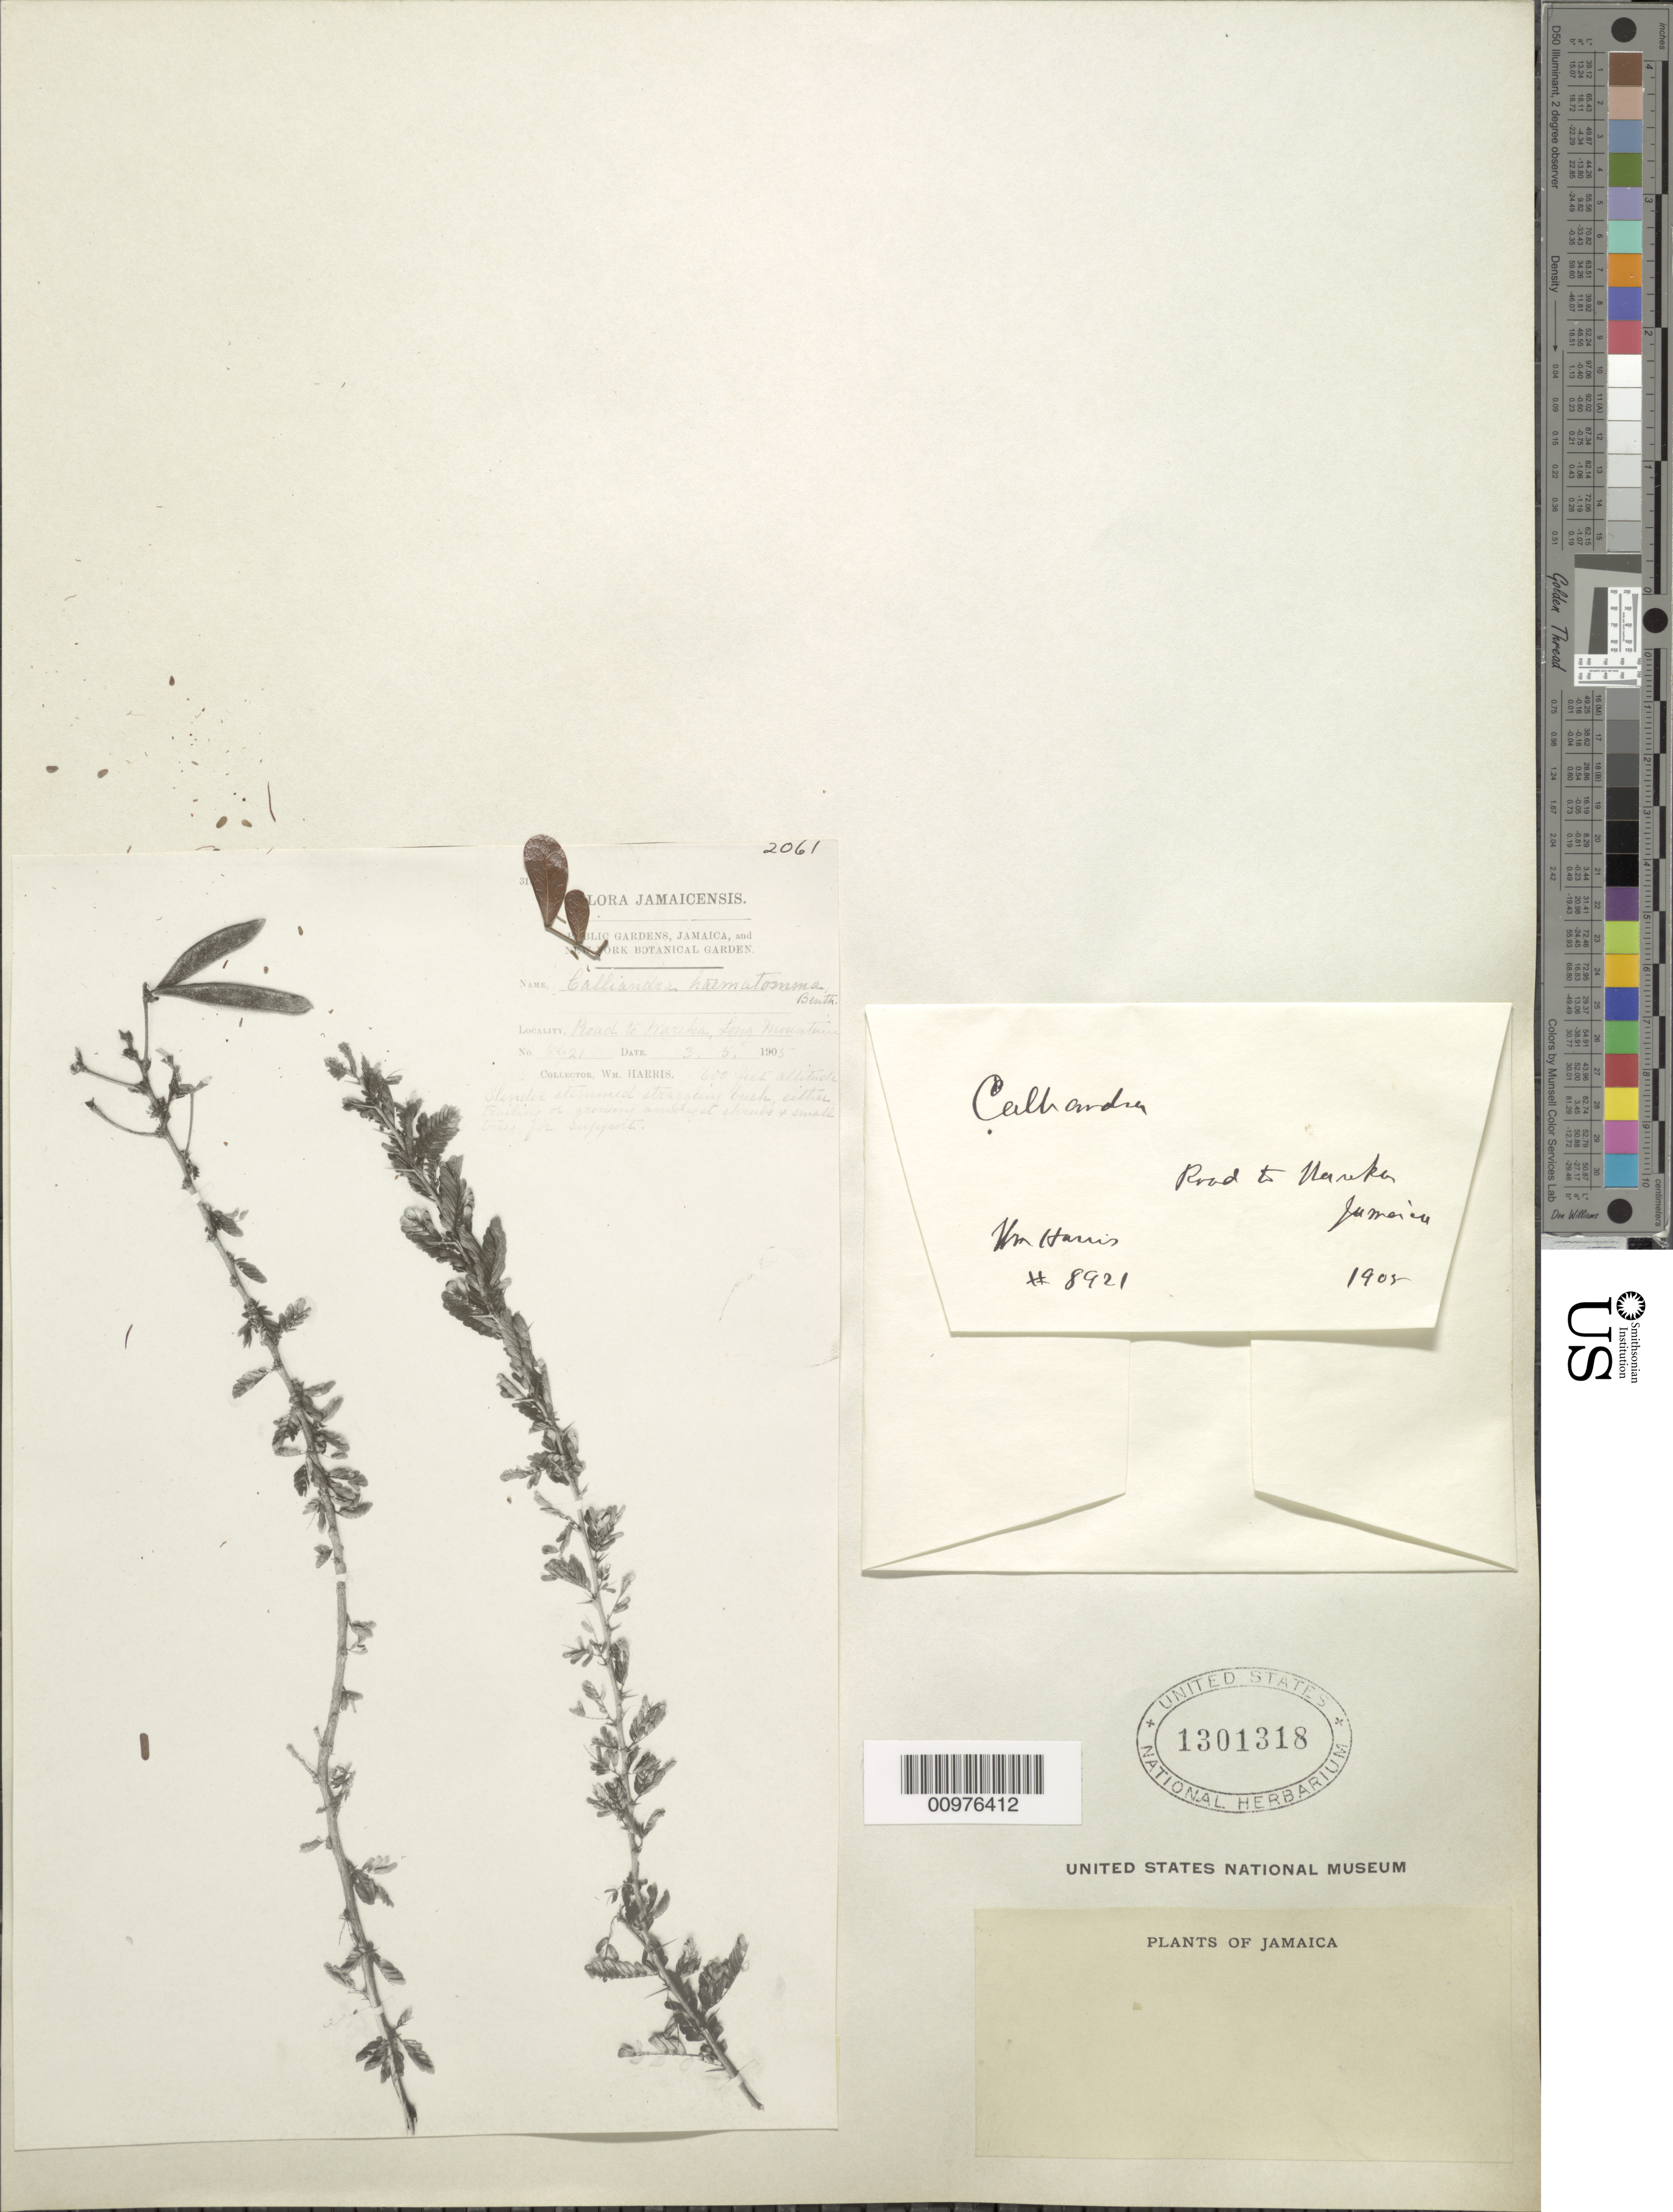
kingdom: Plantae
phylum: Tracheophyta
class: Magnoliopsida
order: Fabales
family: Fabaceae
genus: Calliandra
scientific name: Calliandra haematomma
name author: (Bertero ex DC.) Benth.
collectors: W. H. Harris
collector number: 8921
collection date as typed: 1905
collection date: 1905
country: Jamaica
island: Jamaica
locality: Road to Mareka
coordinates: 0 N, 0 E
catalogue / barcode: US 1301318